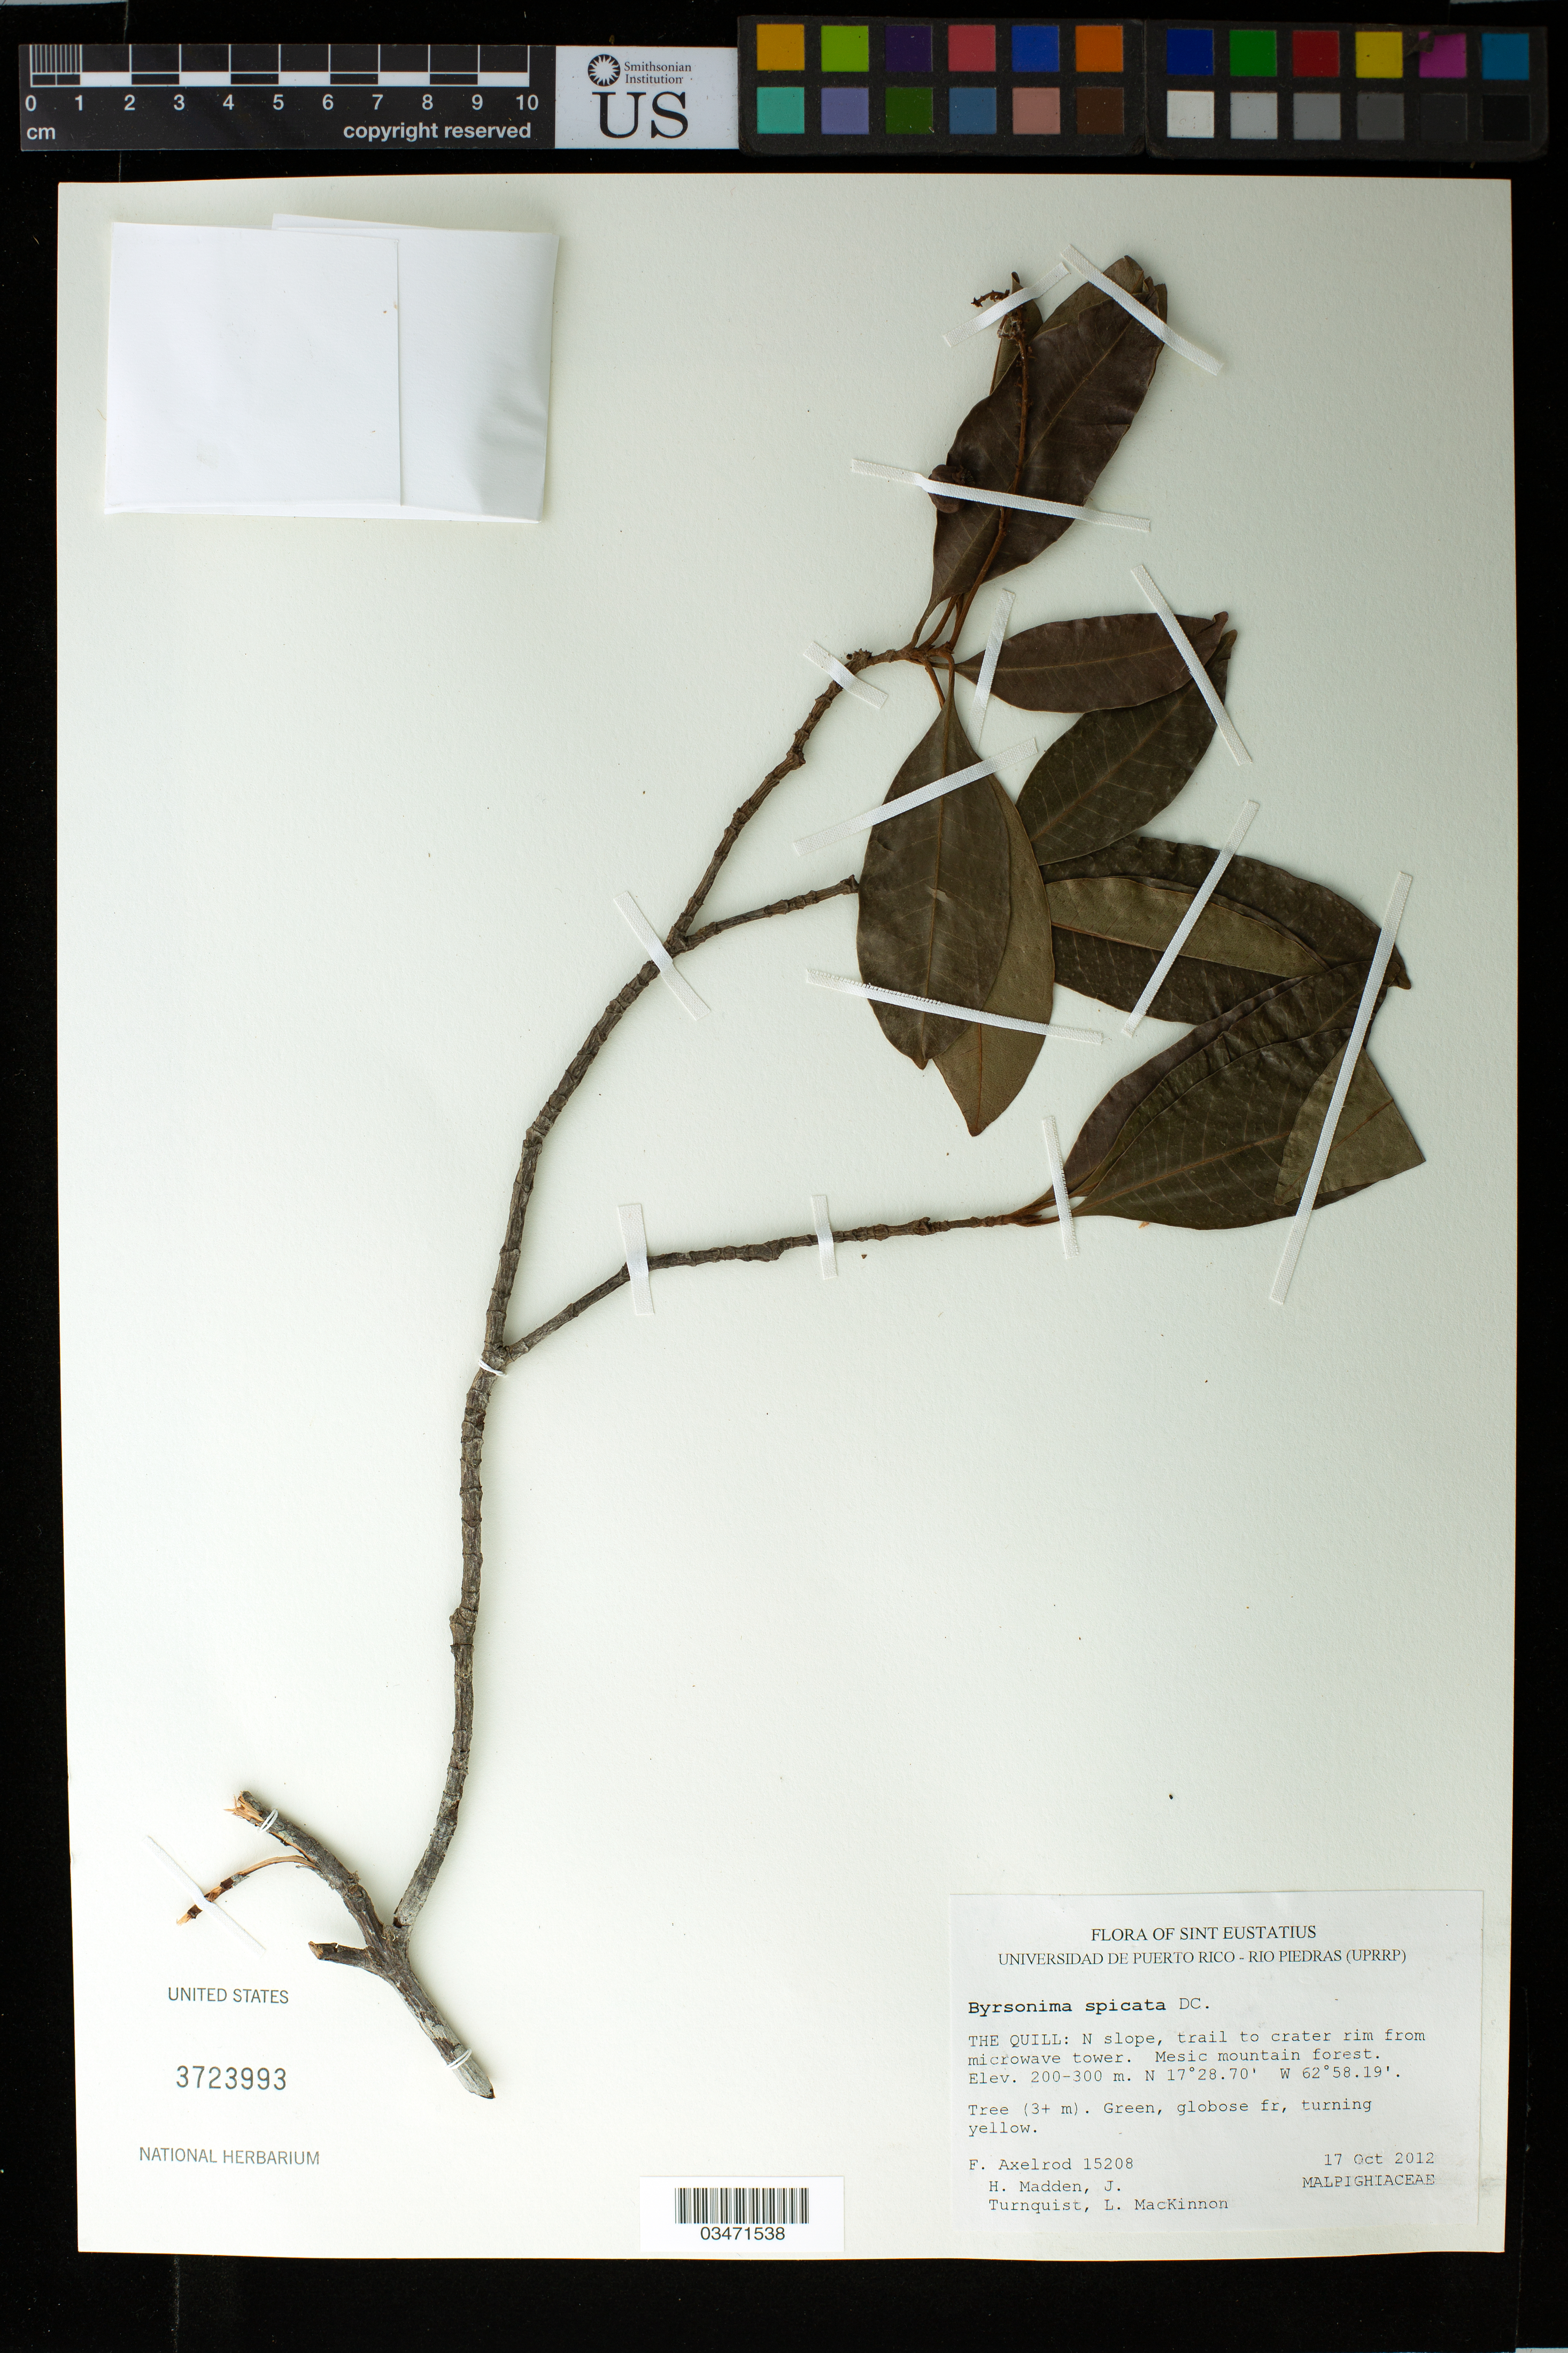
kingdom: Plantae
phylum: Tracheophyta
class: Magnoliopsida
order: Malpighiales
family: Malpighiaceae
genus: Byrsonima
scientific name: Byrsonima spicata (Cav.) DC.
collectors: F. S. Axelrod, H. Madden, J. Turnquist & L. MacKinnon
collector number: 15208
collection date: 2012-10-17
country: Netherlands Antilles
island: St. Eustatius I.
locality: The Quill: N slope, trail to crater rim from microwave tower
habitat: Mesic mountain forest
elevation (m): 200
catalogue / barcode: US 3723993